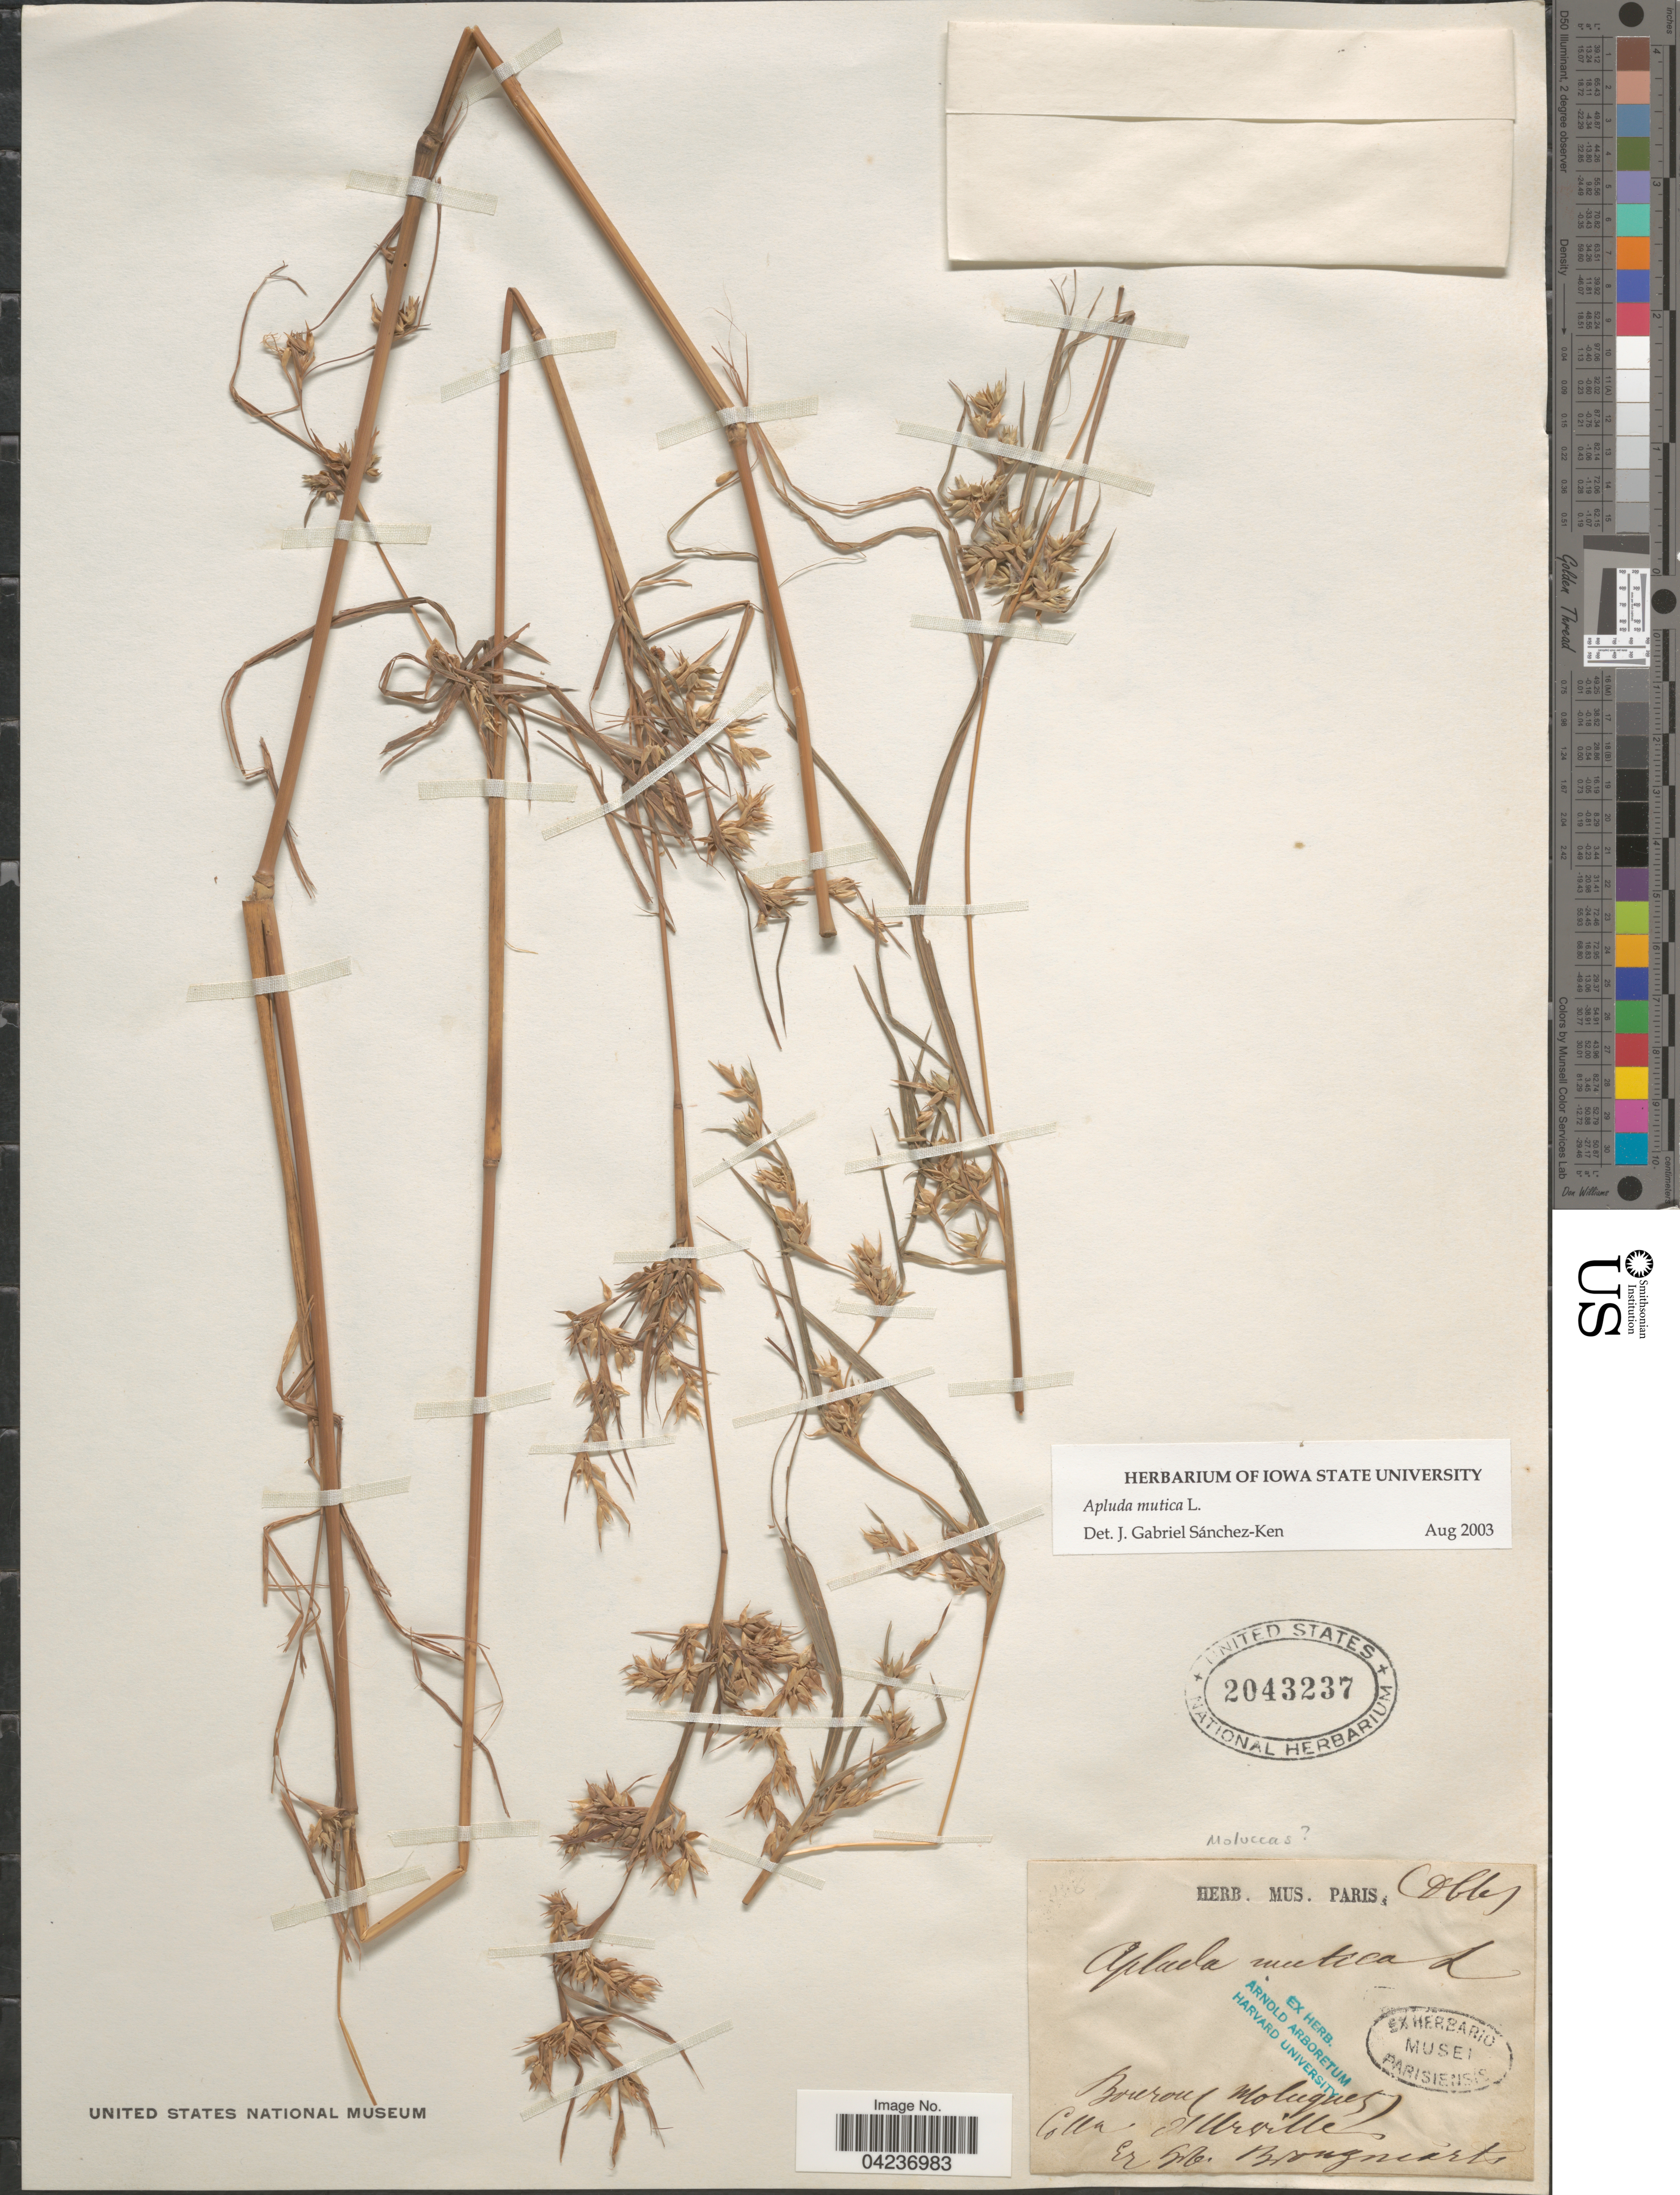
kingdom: Plantae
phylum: Tracheophyta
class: Liliopsida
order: Poales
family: Poaceae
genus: Apluda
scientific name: Apluda mutica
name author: L.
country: Indonesia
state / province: Maluku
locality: Bourou (Moluques).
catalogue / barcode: US 2043237